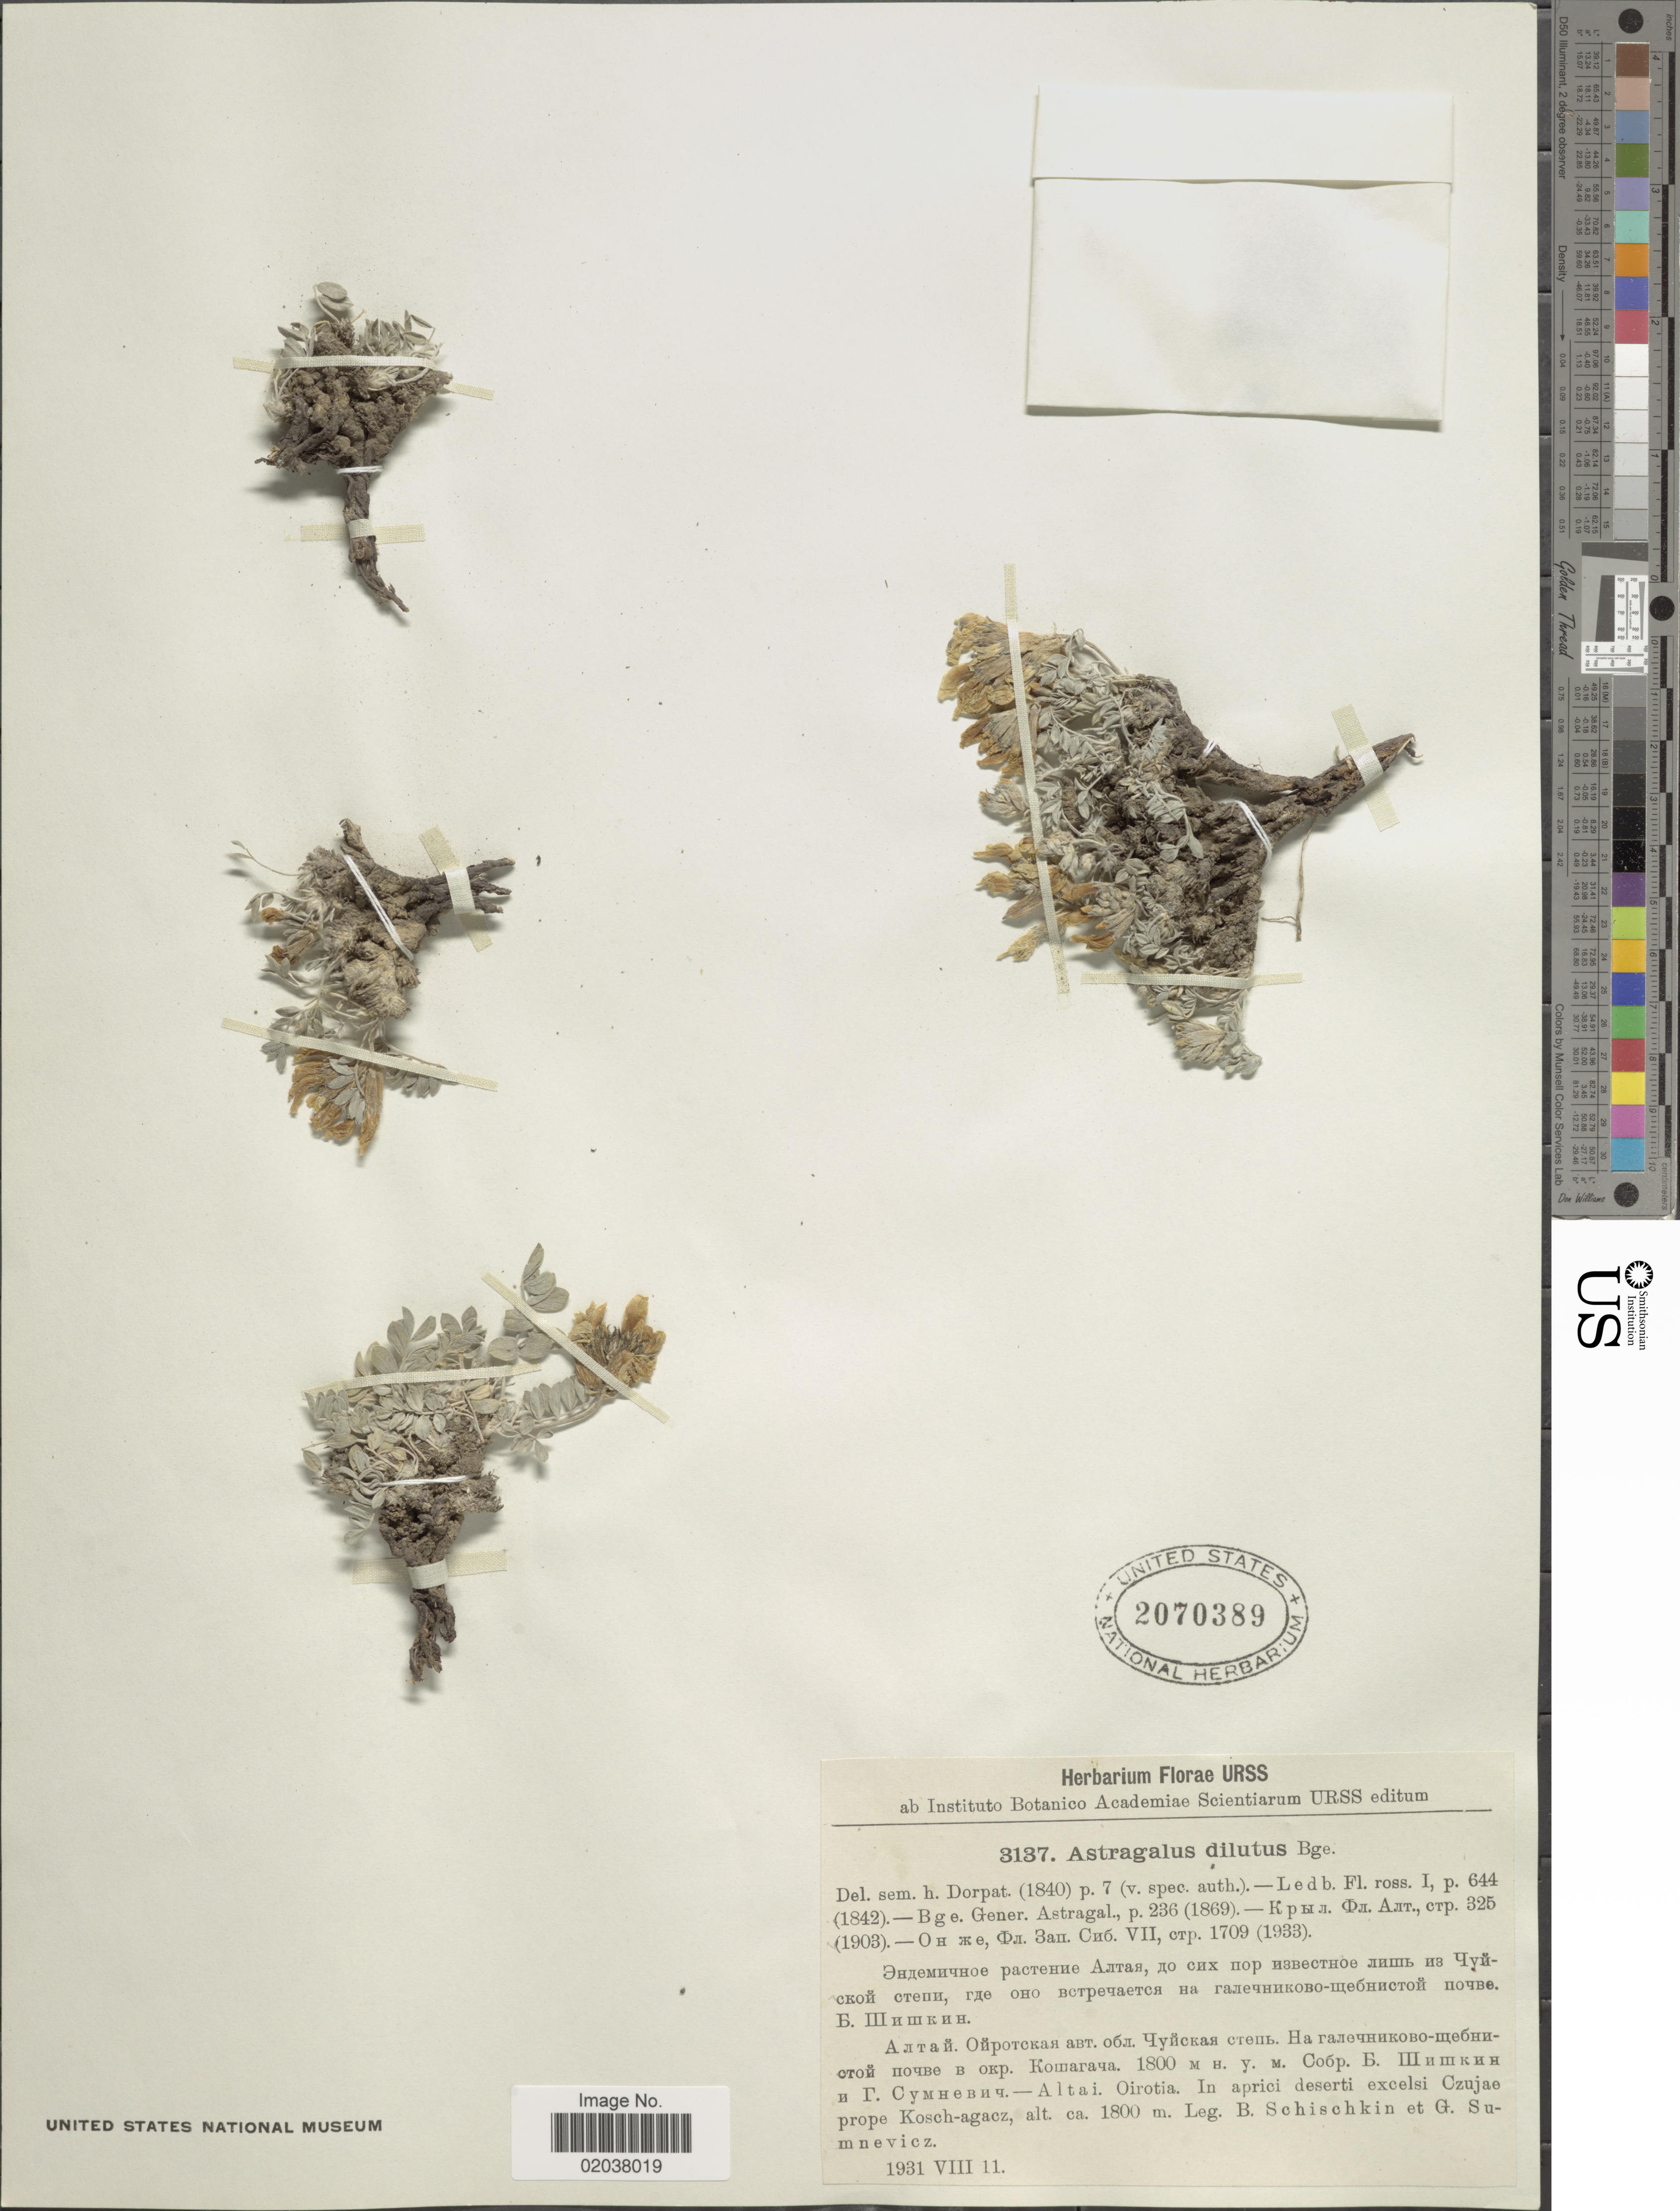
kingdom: Plantae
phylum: Tracheophyta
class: Magnoliopsida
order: Fabales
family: Fabaceae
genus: Astragalus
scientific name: Astragalus dilutus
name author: Bunge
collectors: B. Schischsin & G. Sumnevicz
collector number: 3137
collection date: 1931-08-11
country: Russian Federation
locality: Alati. Oirotia. In aprici deserti excelsi Czujae prope Kosch-agacz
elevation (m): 1800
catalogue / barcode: US 2070389